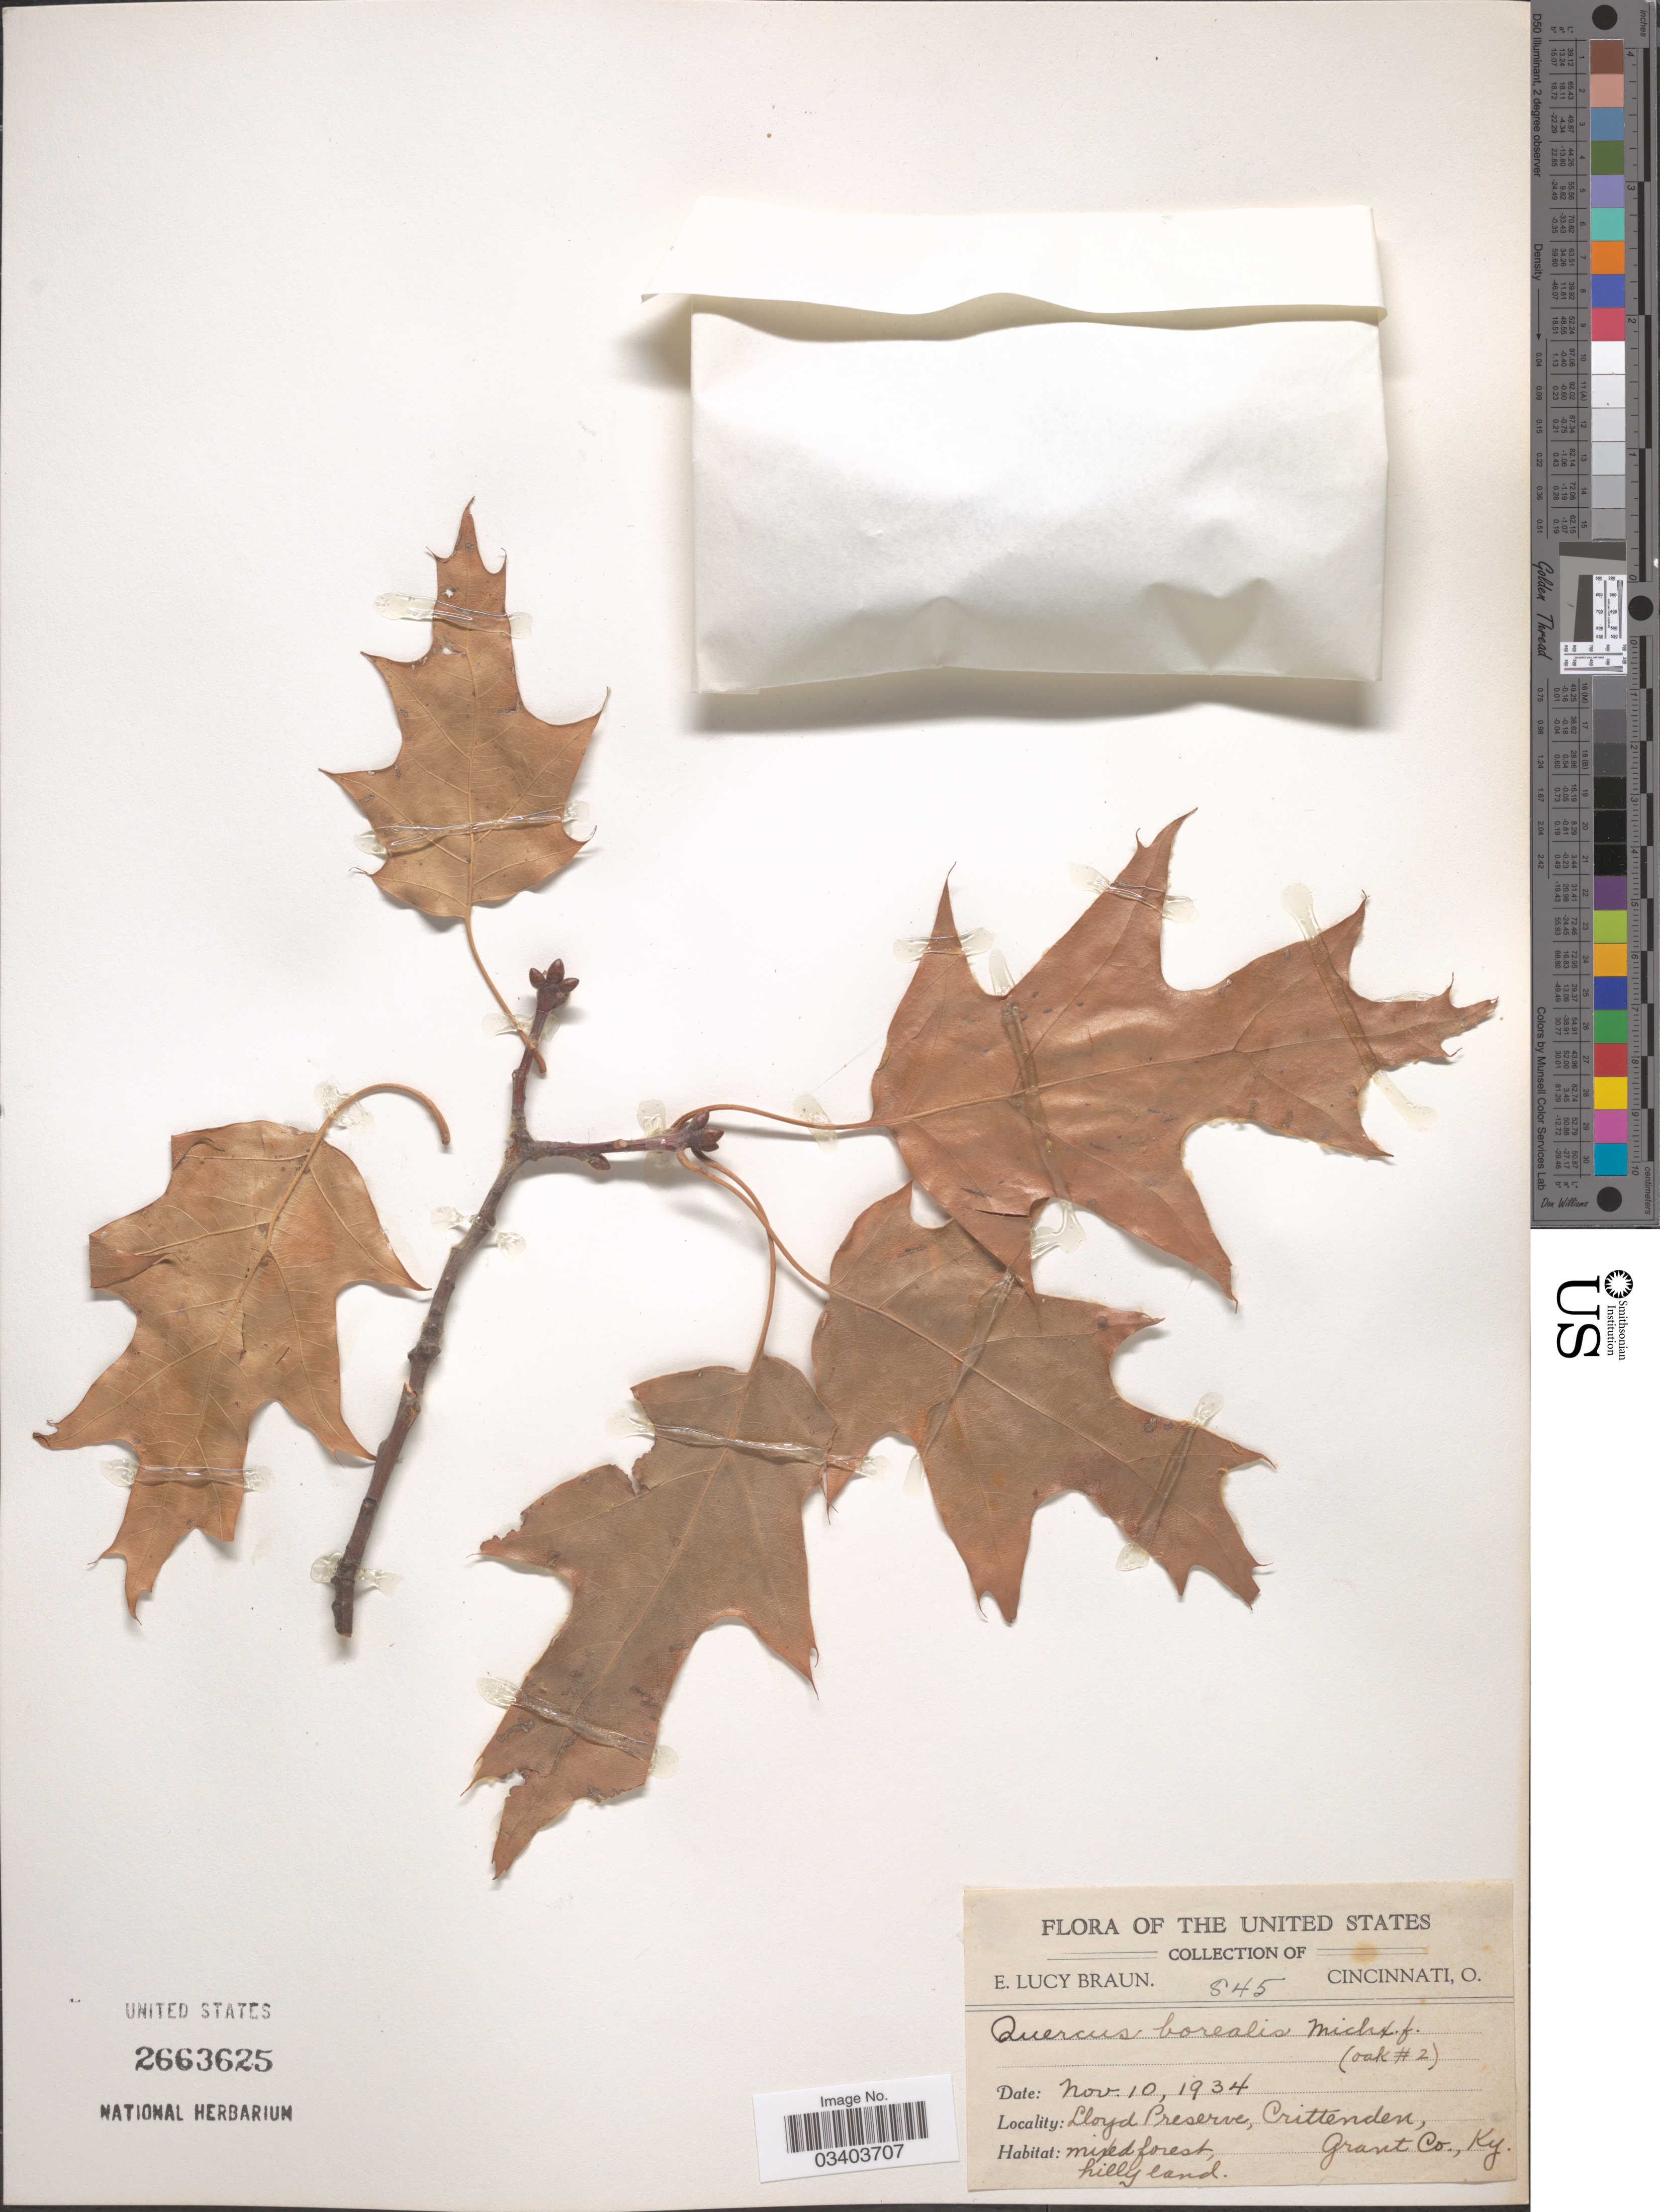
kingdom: Plantae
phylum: Tracheophyta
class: Magnoliopsida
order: Fagales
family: Fagaceae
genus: Quercus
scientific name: Quercus borealis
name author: F. Michx.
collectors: E. L. Braun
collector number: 845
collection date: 1934-11-10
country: United States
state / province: Kentucky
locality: Lloyd Preserve, Crittenden, Grant Co.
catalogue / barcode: US 2663625